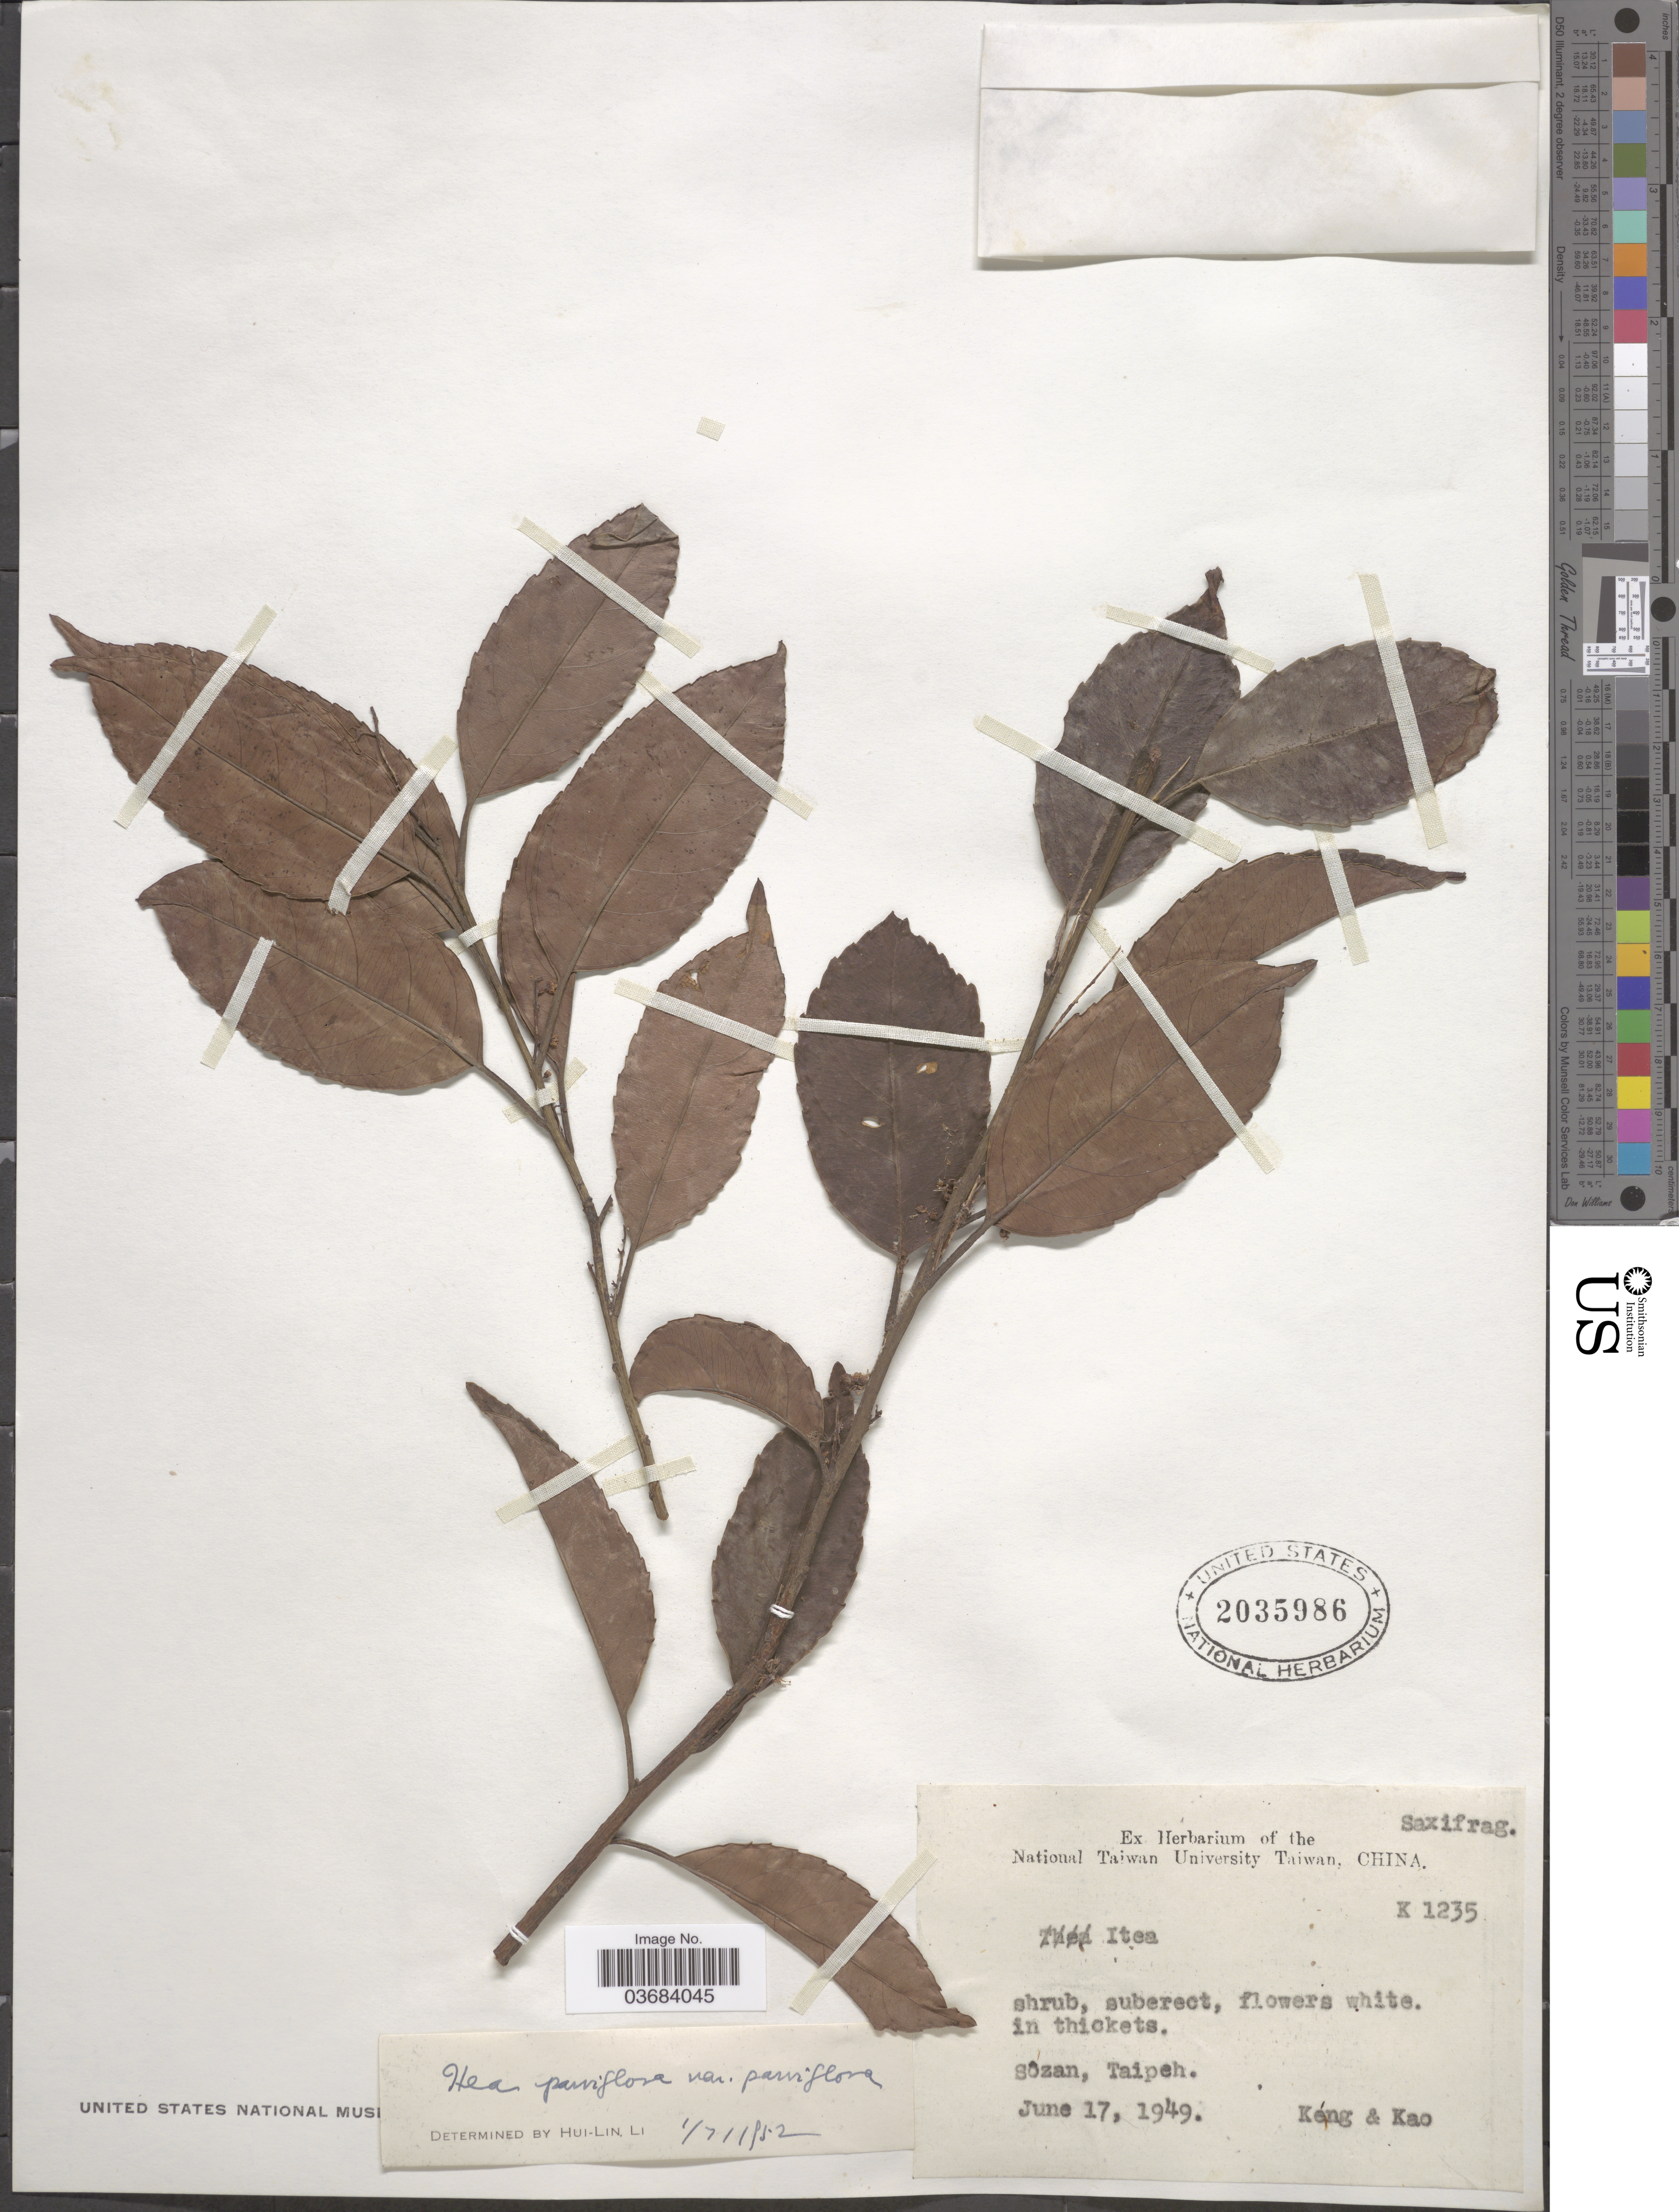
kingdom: Plantae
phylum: Tracheophyta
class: Magnoliopsida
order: Saxifragales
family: Iteaceae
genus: Itea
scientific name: Itea parviflora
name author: Hemsl.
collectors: -- Keng & -. Kao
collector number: K1235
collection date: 1949-06-17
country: Taiwan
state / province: Taipei City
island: Taiwan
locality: Sôzan, Taipeh.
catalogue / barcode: US 2035986